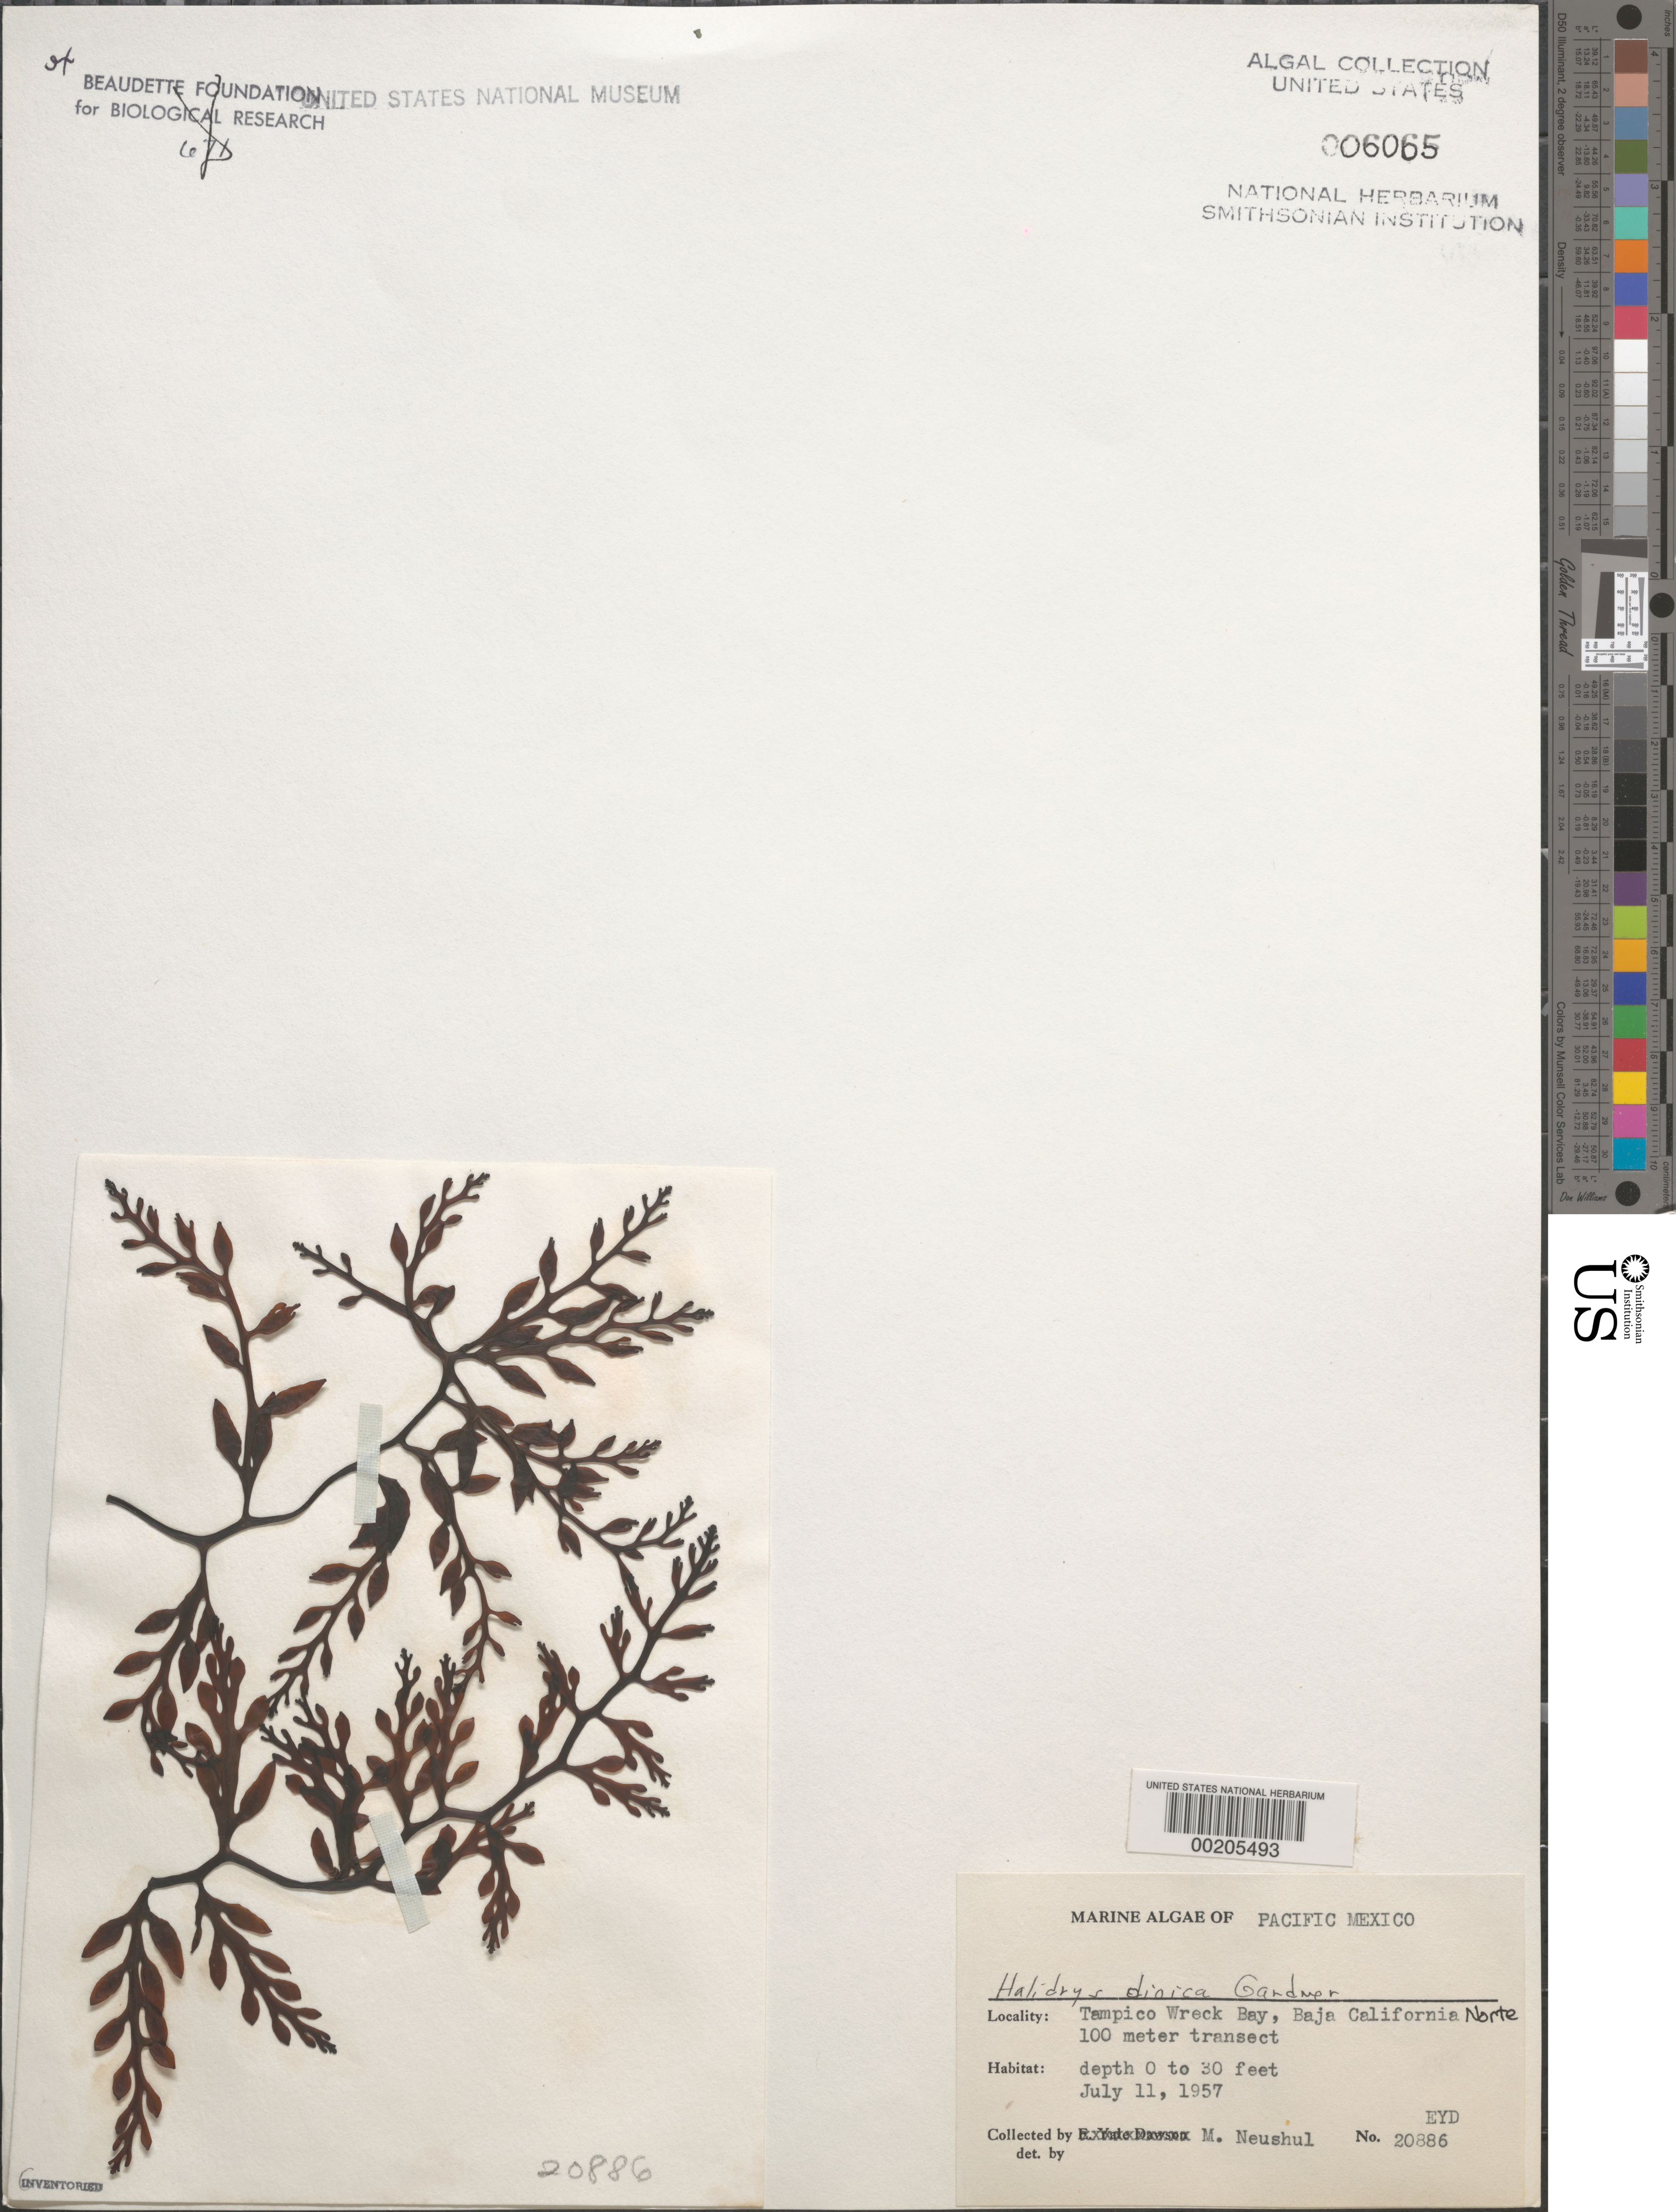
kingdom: Chromista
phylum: Ochrophyta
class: Phaeophyceae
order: Fucales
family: Sargassaceae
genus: Halidrys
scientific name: Halidrys dioica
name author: N.L. Gardner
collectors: M. Neushul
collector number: EYD 20886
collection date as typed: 11 Jul 1957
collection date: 1957-07-11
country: Mexico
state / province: Baja California Norte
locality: Tampico Wreck Bay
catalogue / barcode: US 6065